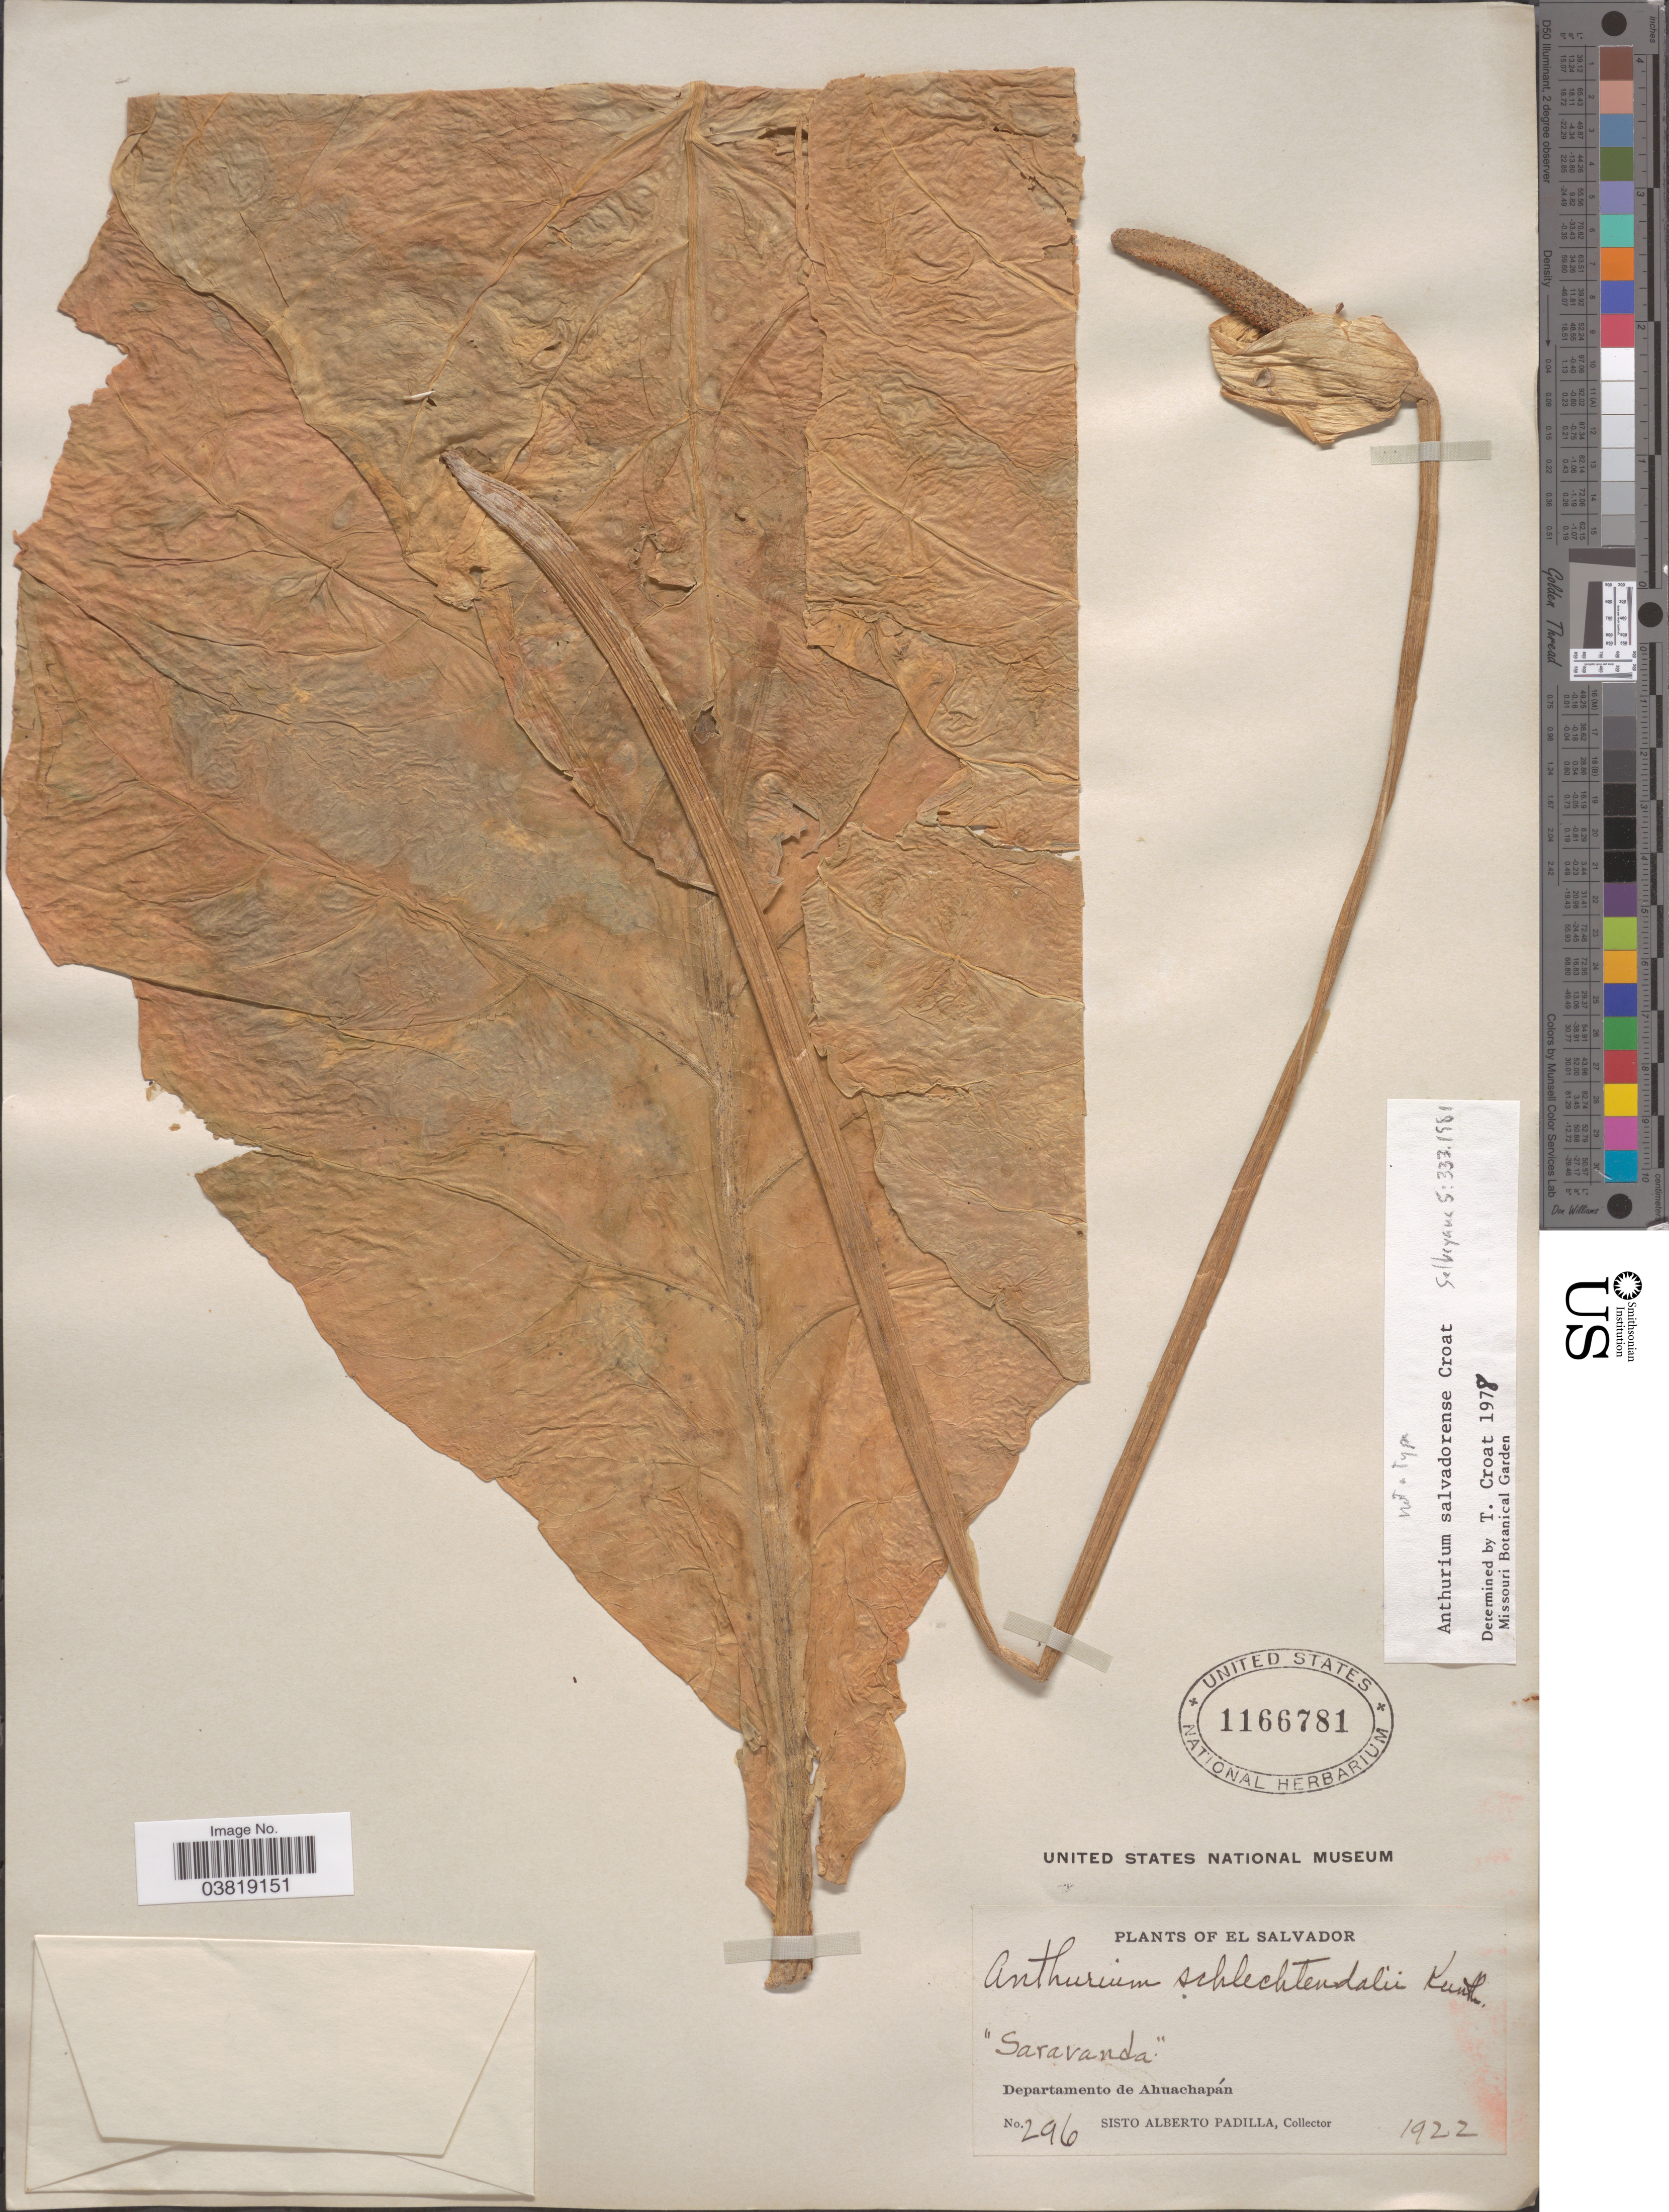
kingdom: Plantae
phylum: Tracheophyta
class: Liliopsida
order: Alismatales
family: Araceae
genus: Anthurium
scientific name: Anthurium salvadorense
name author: Croat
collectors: S. A. Padilla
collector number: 296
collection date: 1922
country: El Salvador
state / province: Ahuachapan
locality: Departamento de Ahuachapán.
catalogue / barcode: US 1166781